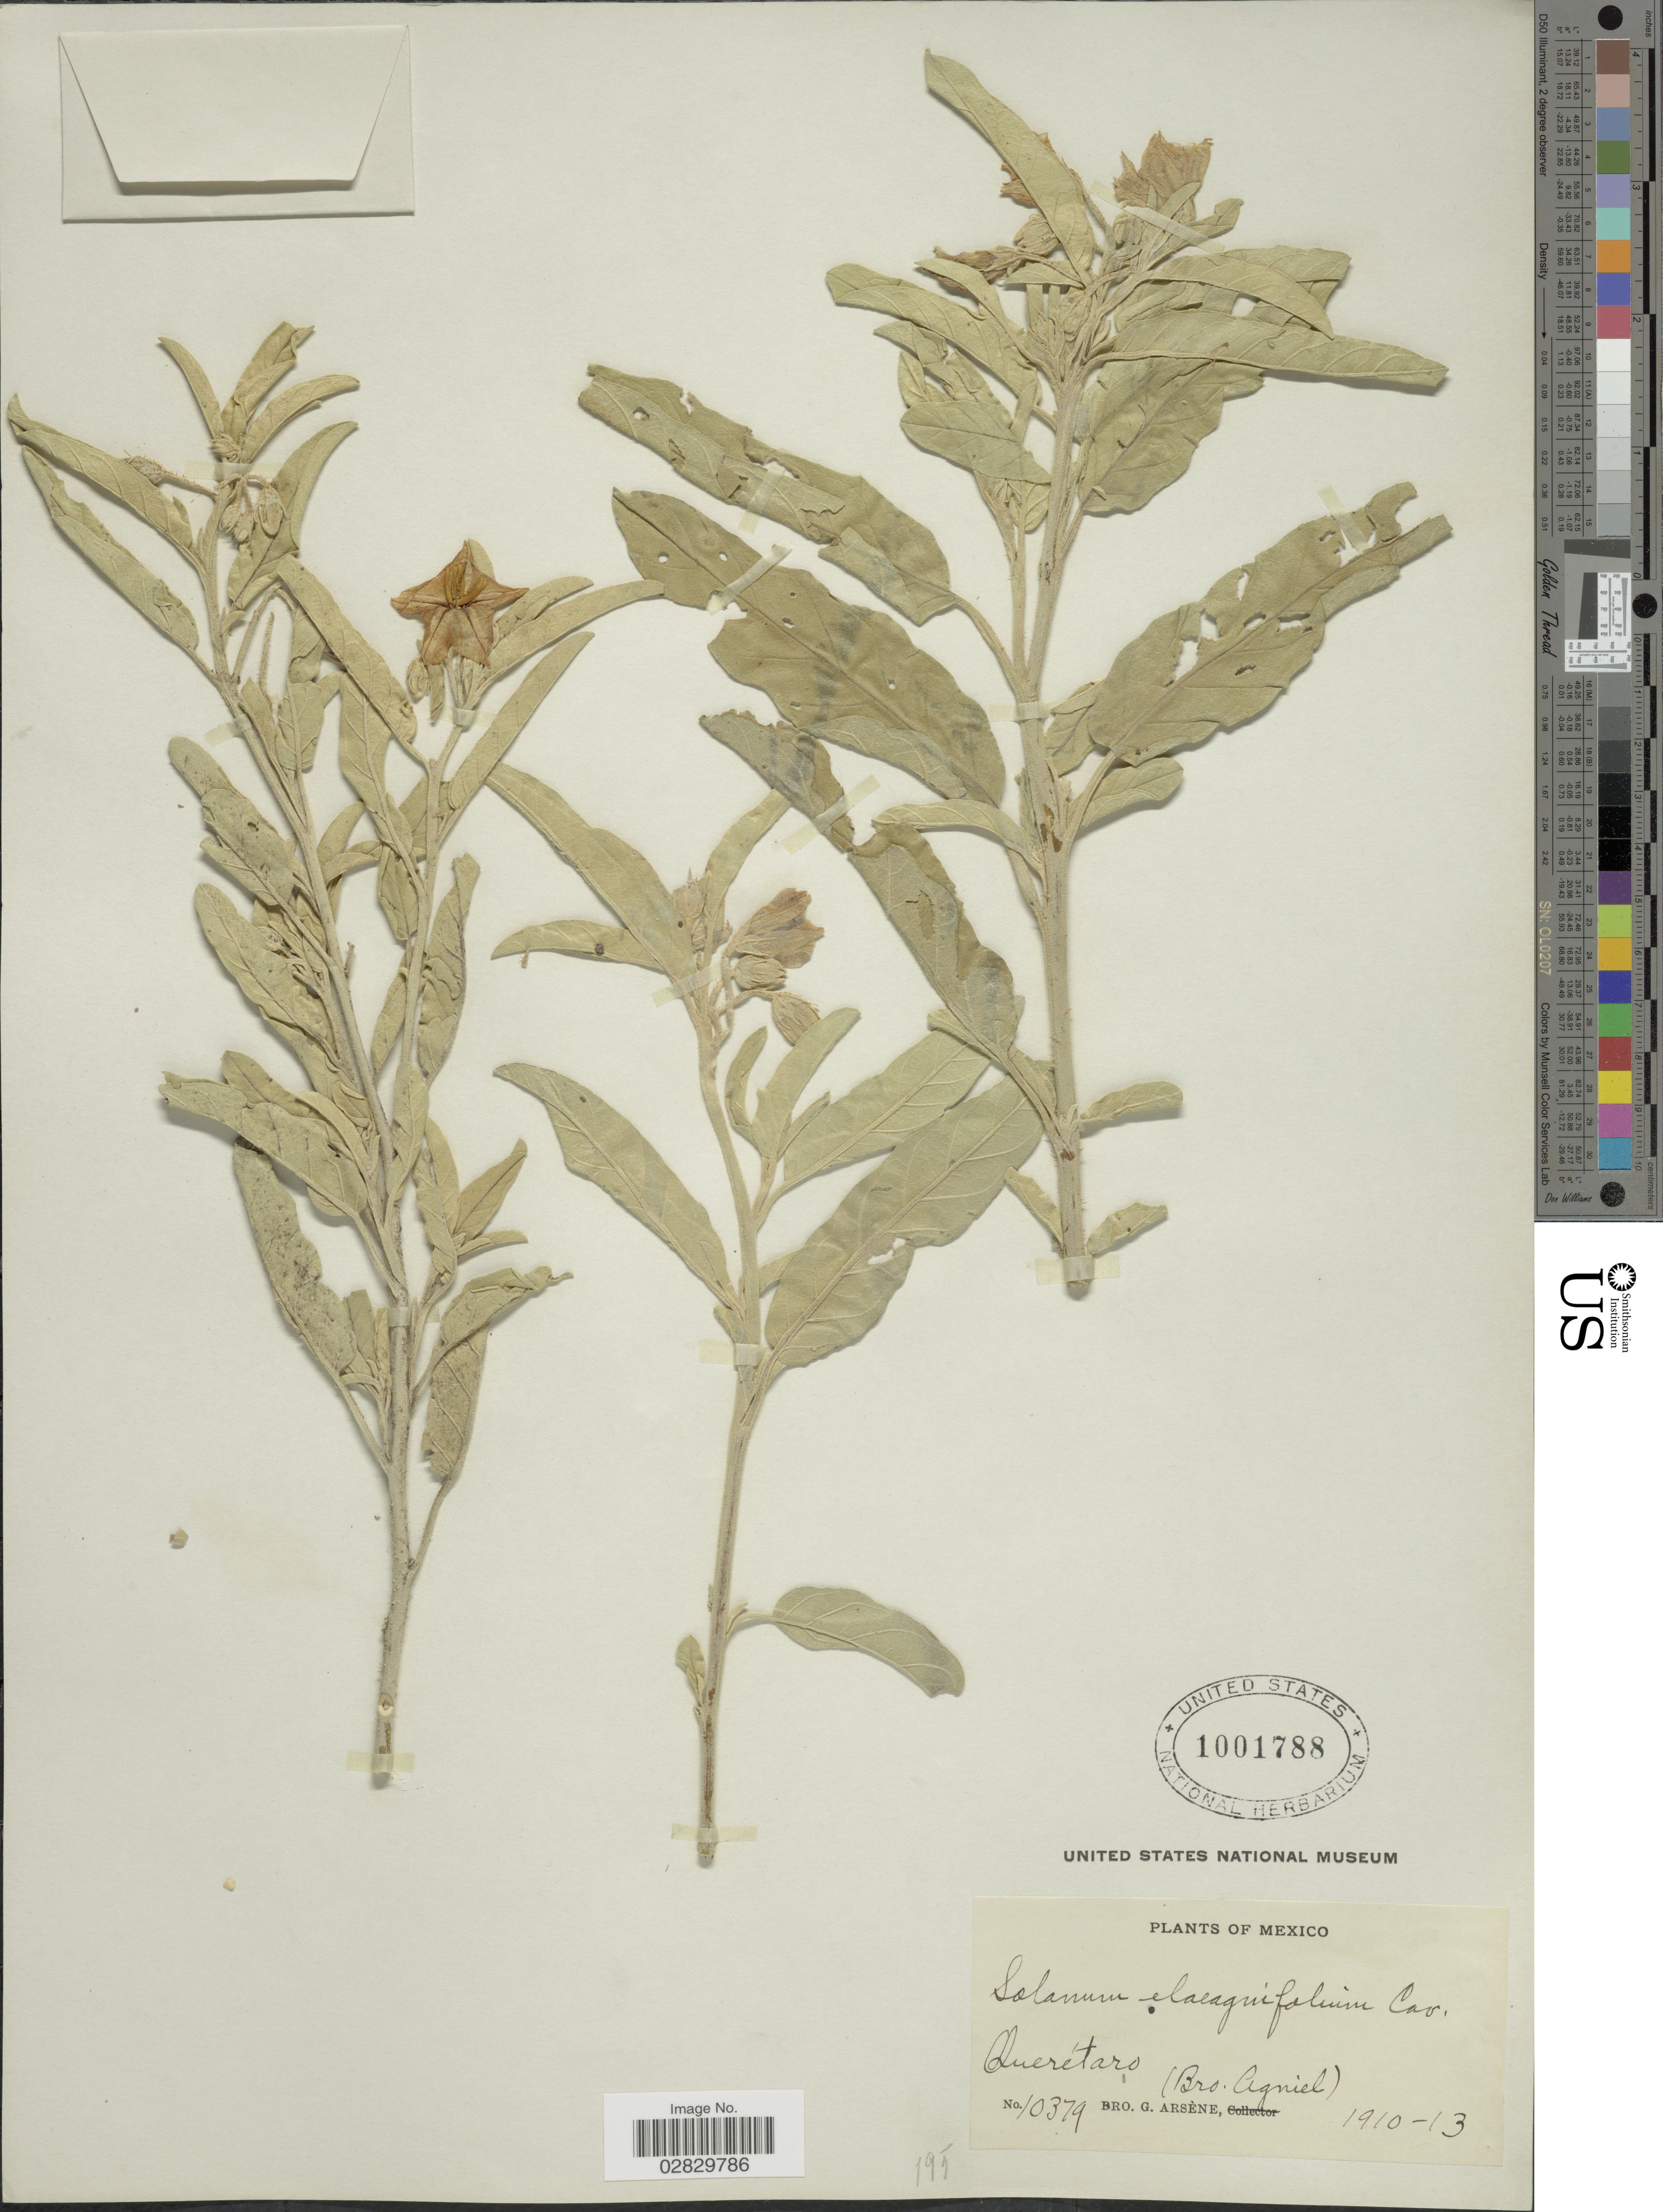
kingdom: Plantae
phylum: Tracheophyta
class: Magnoliopsida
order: Solanales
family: Solanaceae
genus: Solanum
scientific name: Solanum elaeagnifolium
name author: Cav.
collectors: Bro. G. Arsène & Bro. Agniel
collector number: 10379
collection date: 1910/1913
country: Mexico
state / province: Querétaro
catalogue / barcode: US 1001788